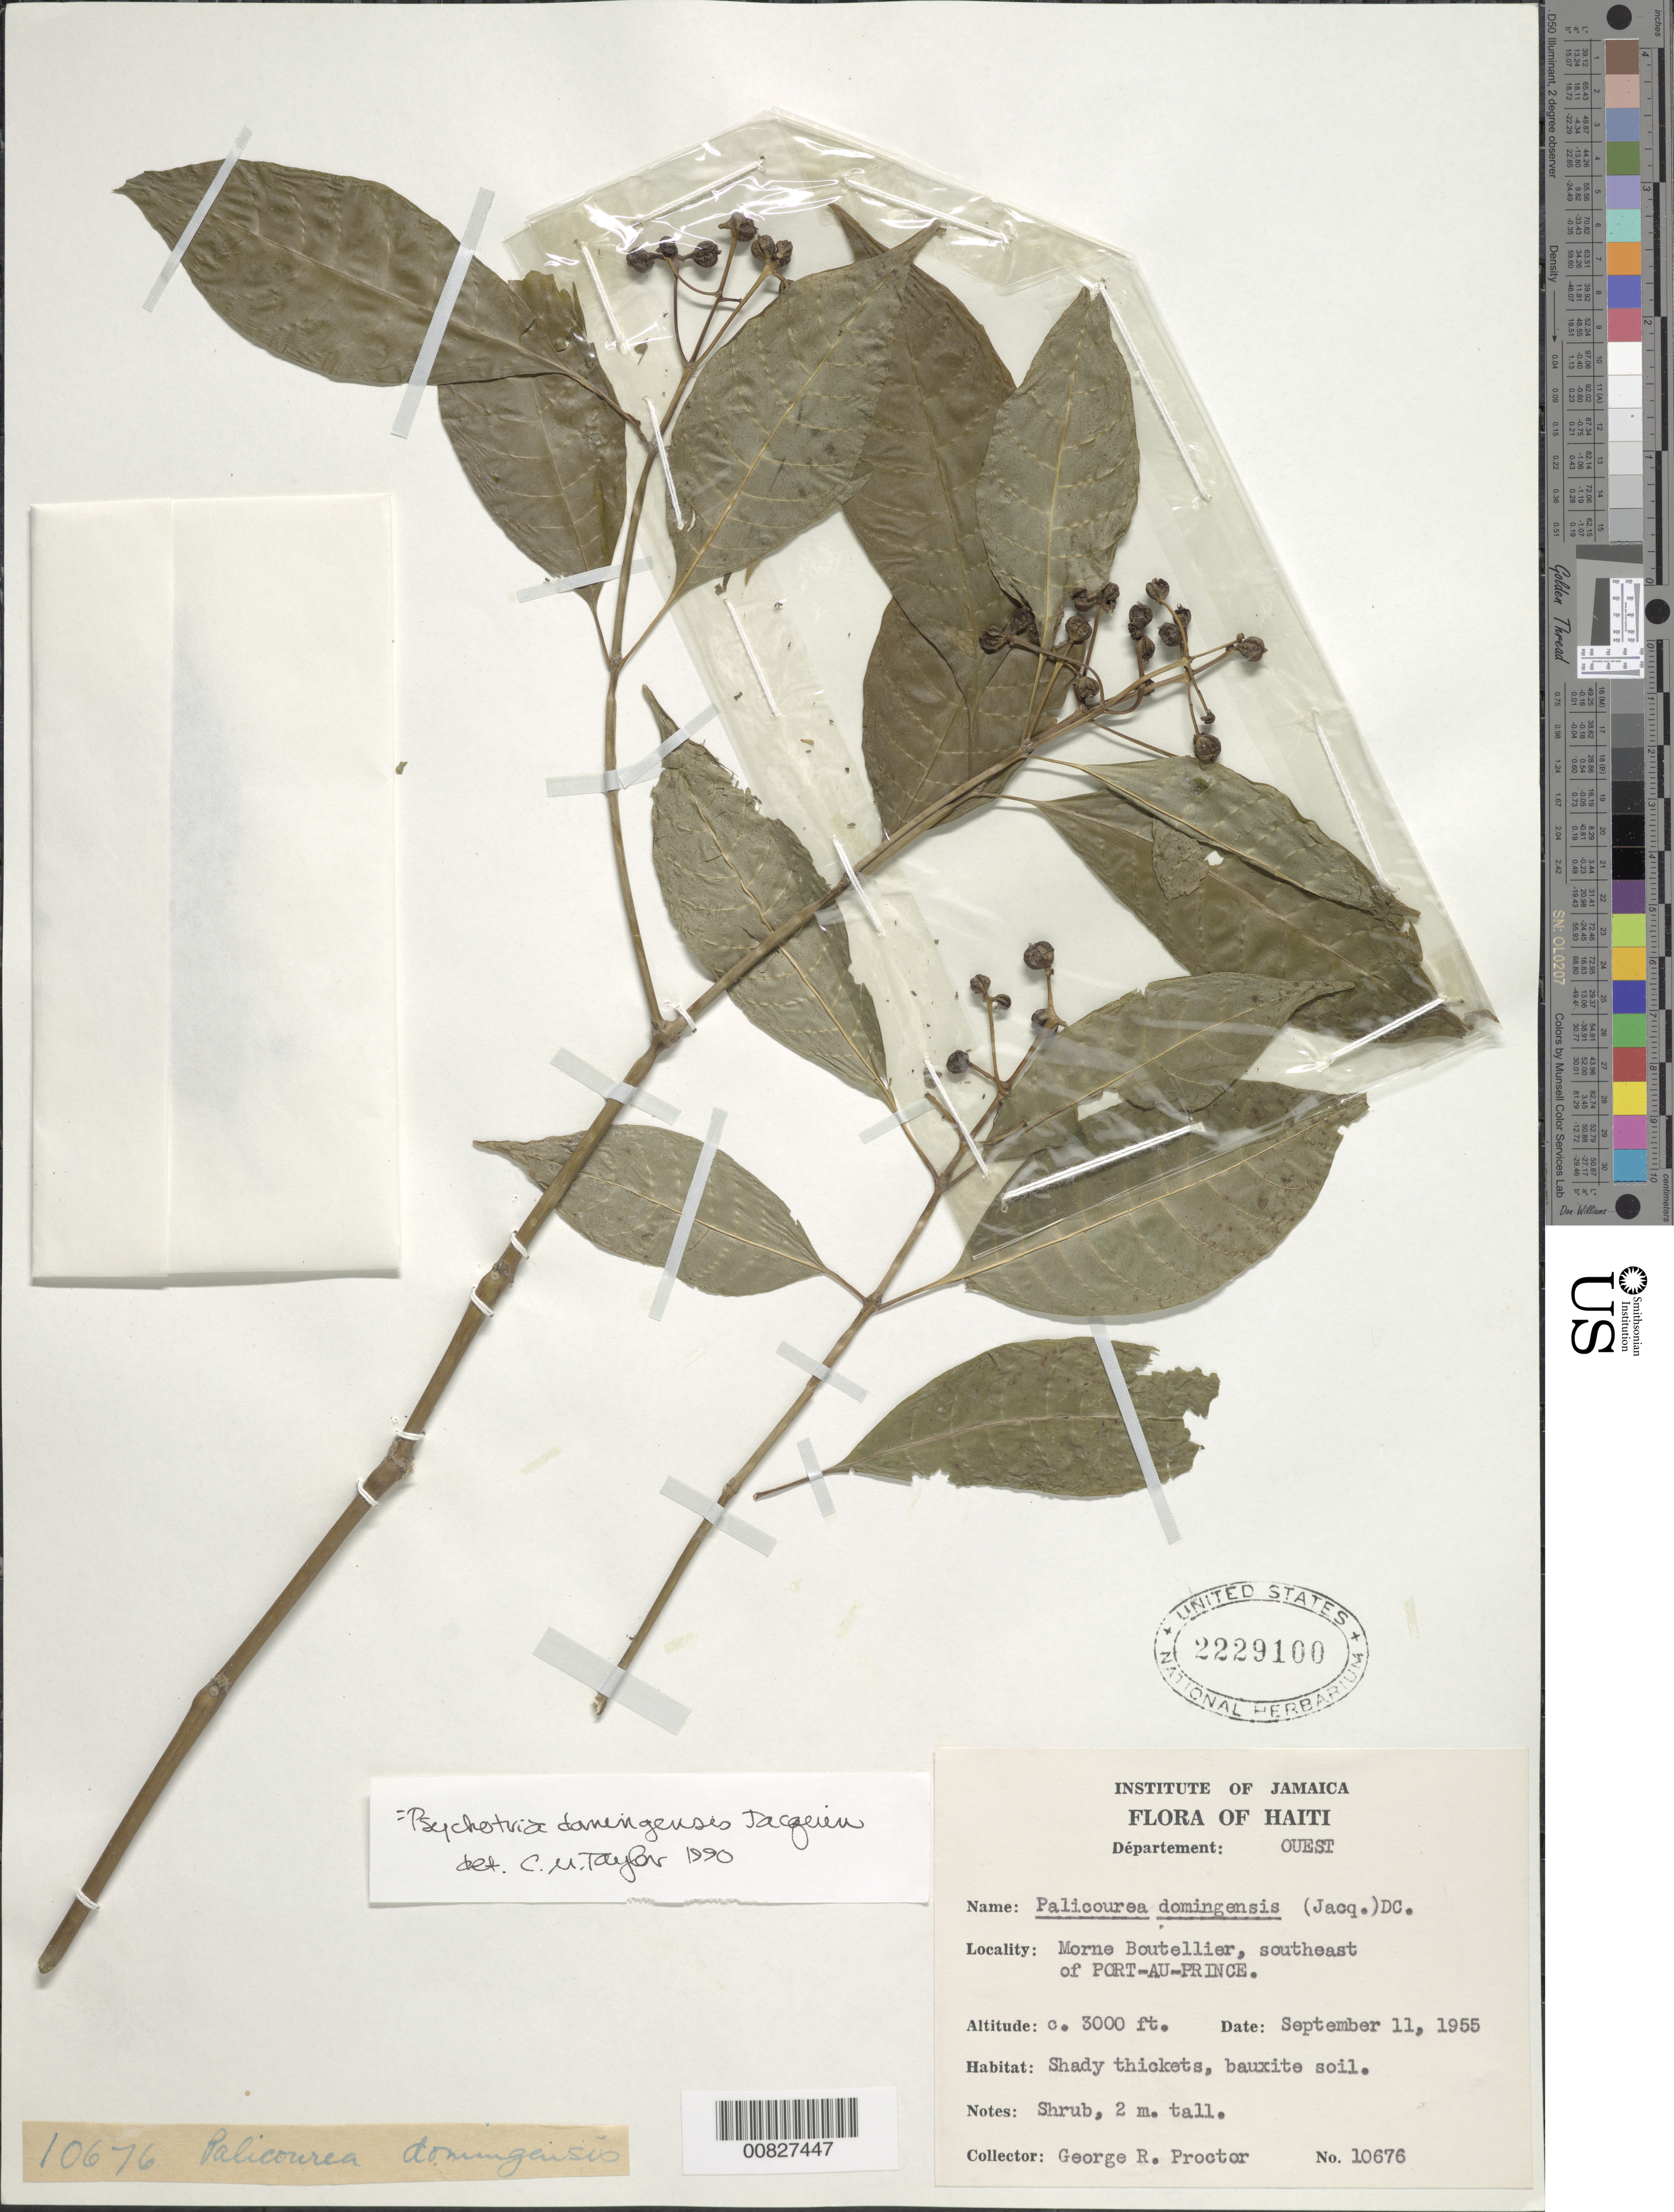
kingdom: Plantae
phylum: Tracheophyta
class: Magnoliopsida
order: Gentianales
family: Rubiaceae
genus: Psychotria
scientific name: Psychotria domingensis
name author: Jacq.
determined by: Taylor, Charlotte M.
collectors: G. R. Proctor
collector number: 10676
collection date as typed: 11 Sep 1955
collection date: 1955-09-11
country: Haiti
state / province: Ouest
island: Hispaniola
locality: Morne Boutellier, SE of Port-au-Prince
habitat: Shady thickets, bauxite soil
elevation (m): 914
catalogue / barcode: US 2229100